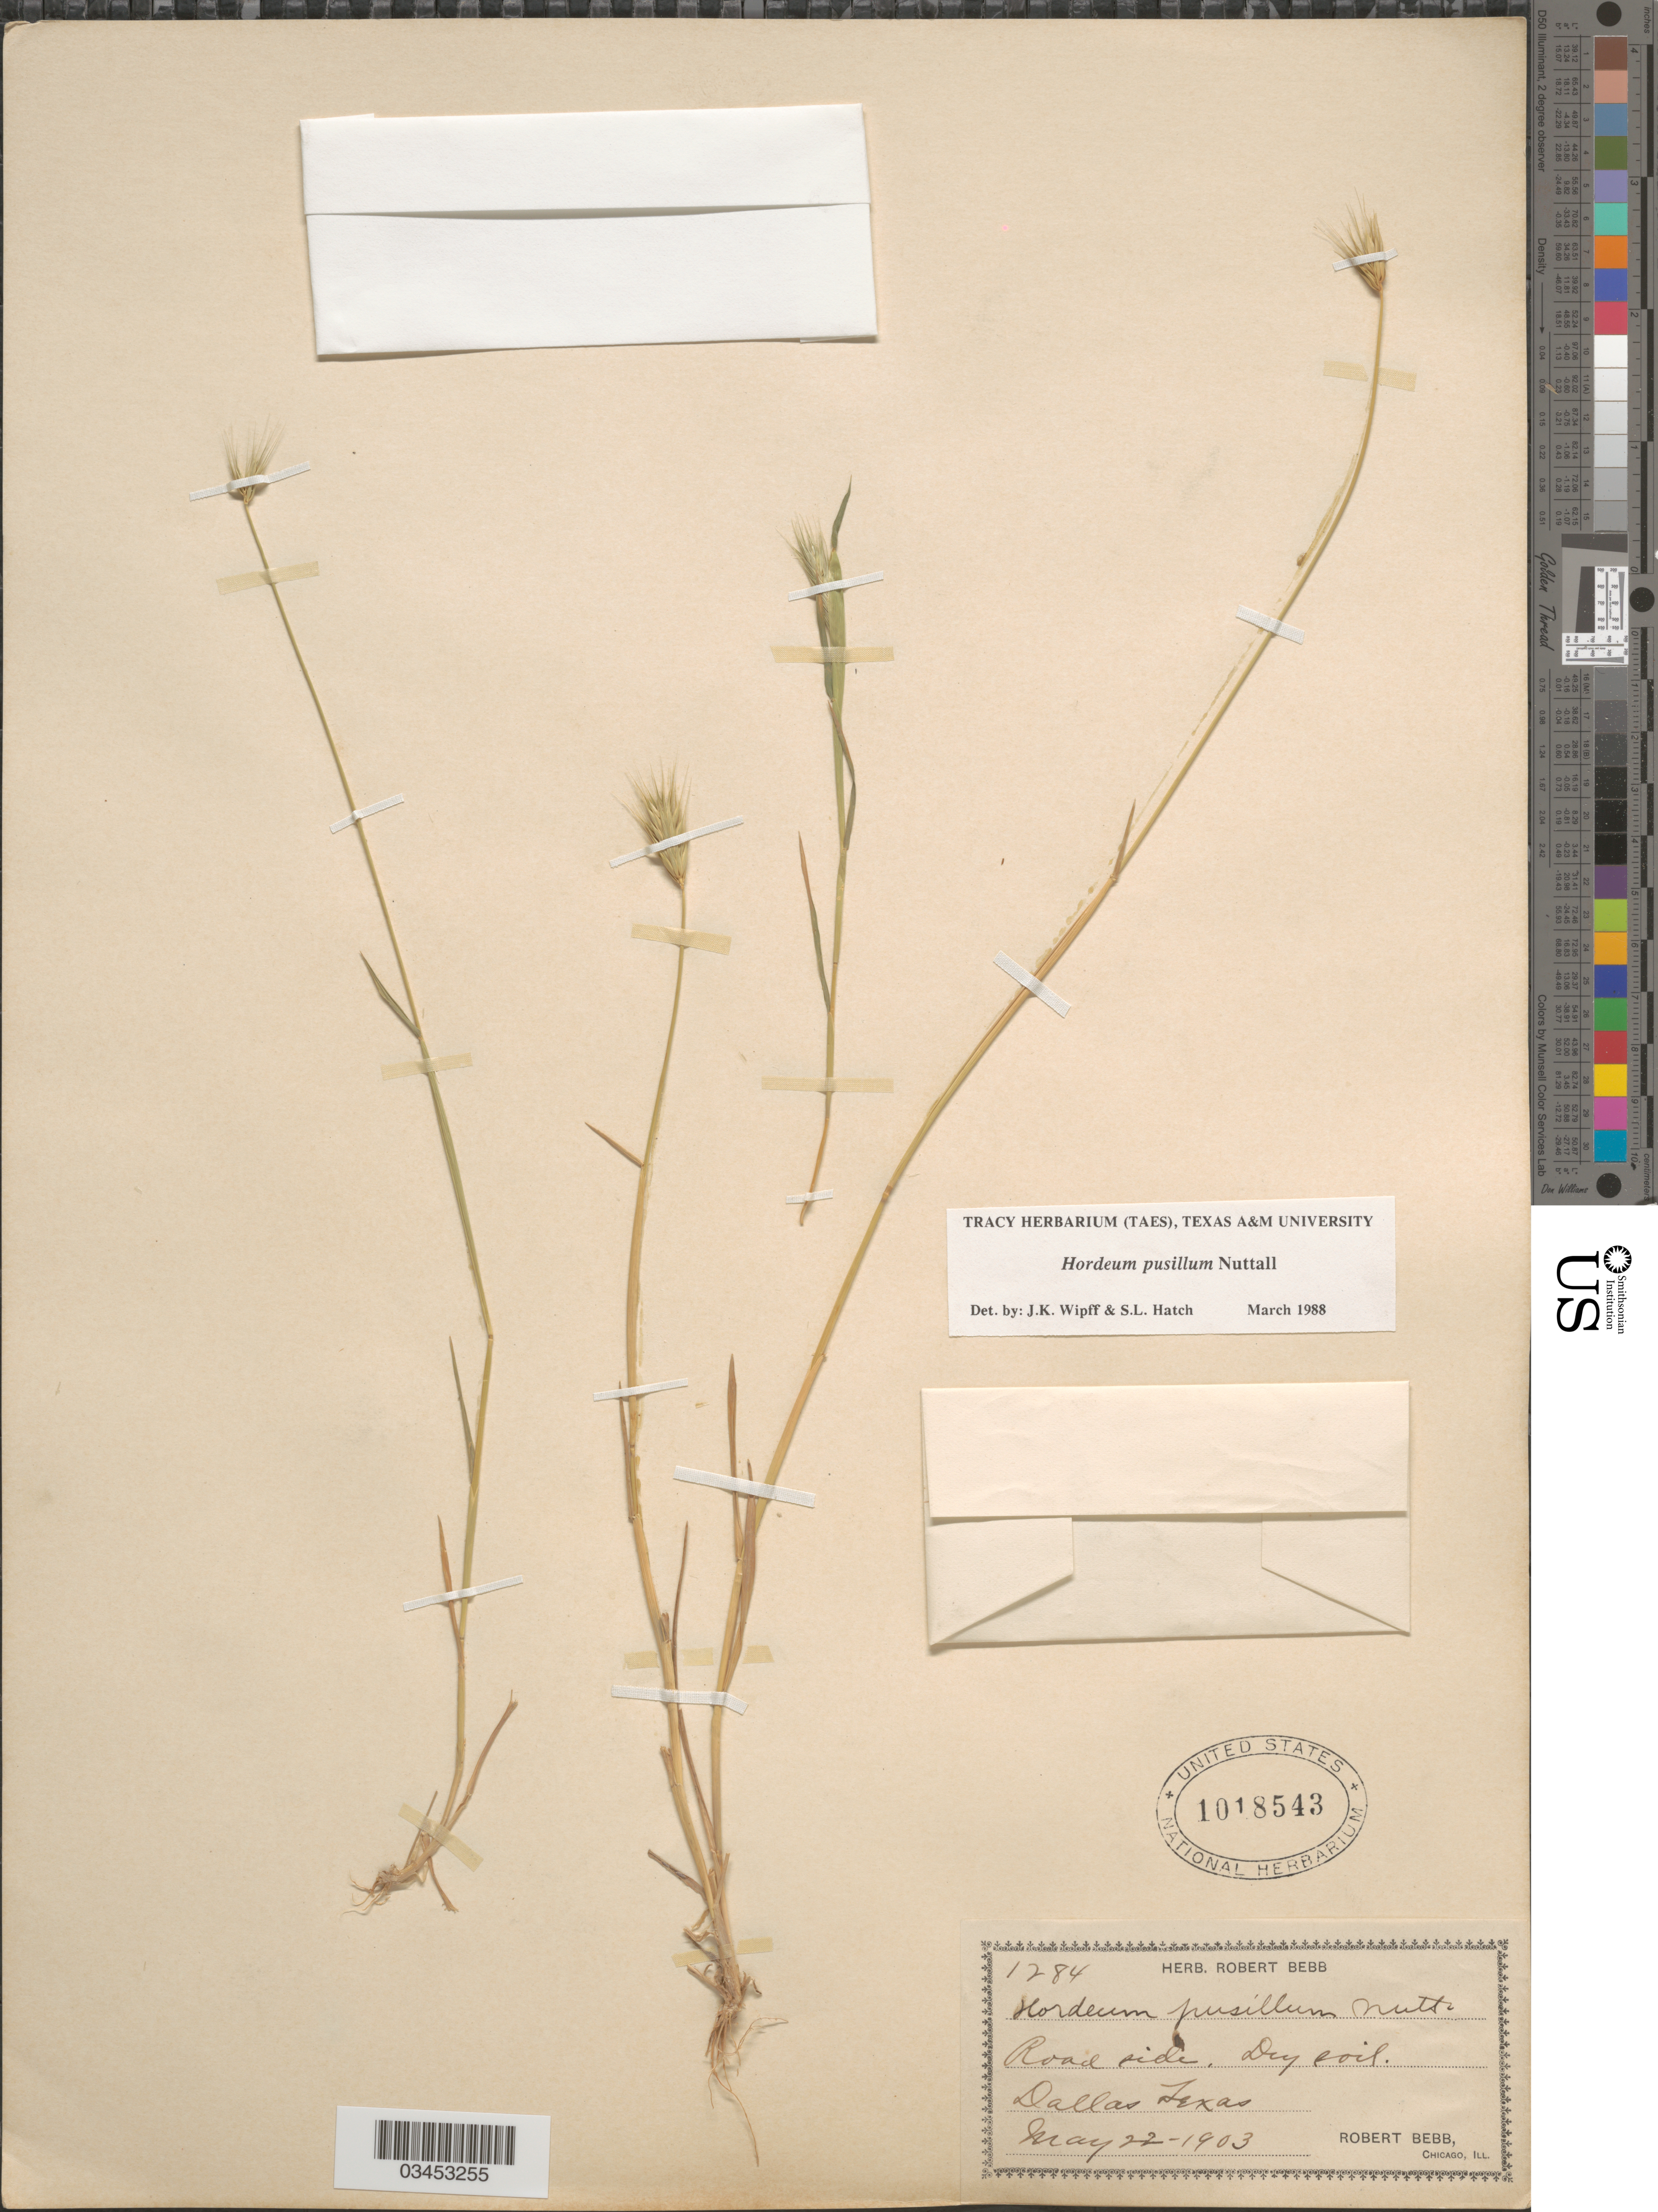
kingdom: Plantae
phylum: Tracheophyta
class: Liliopsida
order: Poales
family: Poaceae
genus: Hordeum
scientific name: Hordeum pusillum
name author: Nutt.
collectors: R. Bebb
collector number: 1284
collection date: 1903-05-22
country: United States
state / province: Texas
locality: Roadside. Dry soil. Dallas.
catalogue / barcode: US 1018543